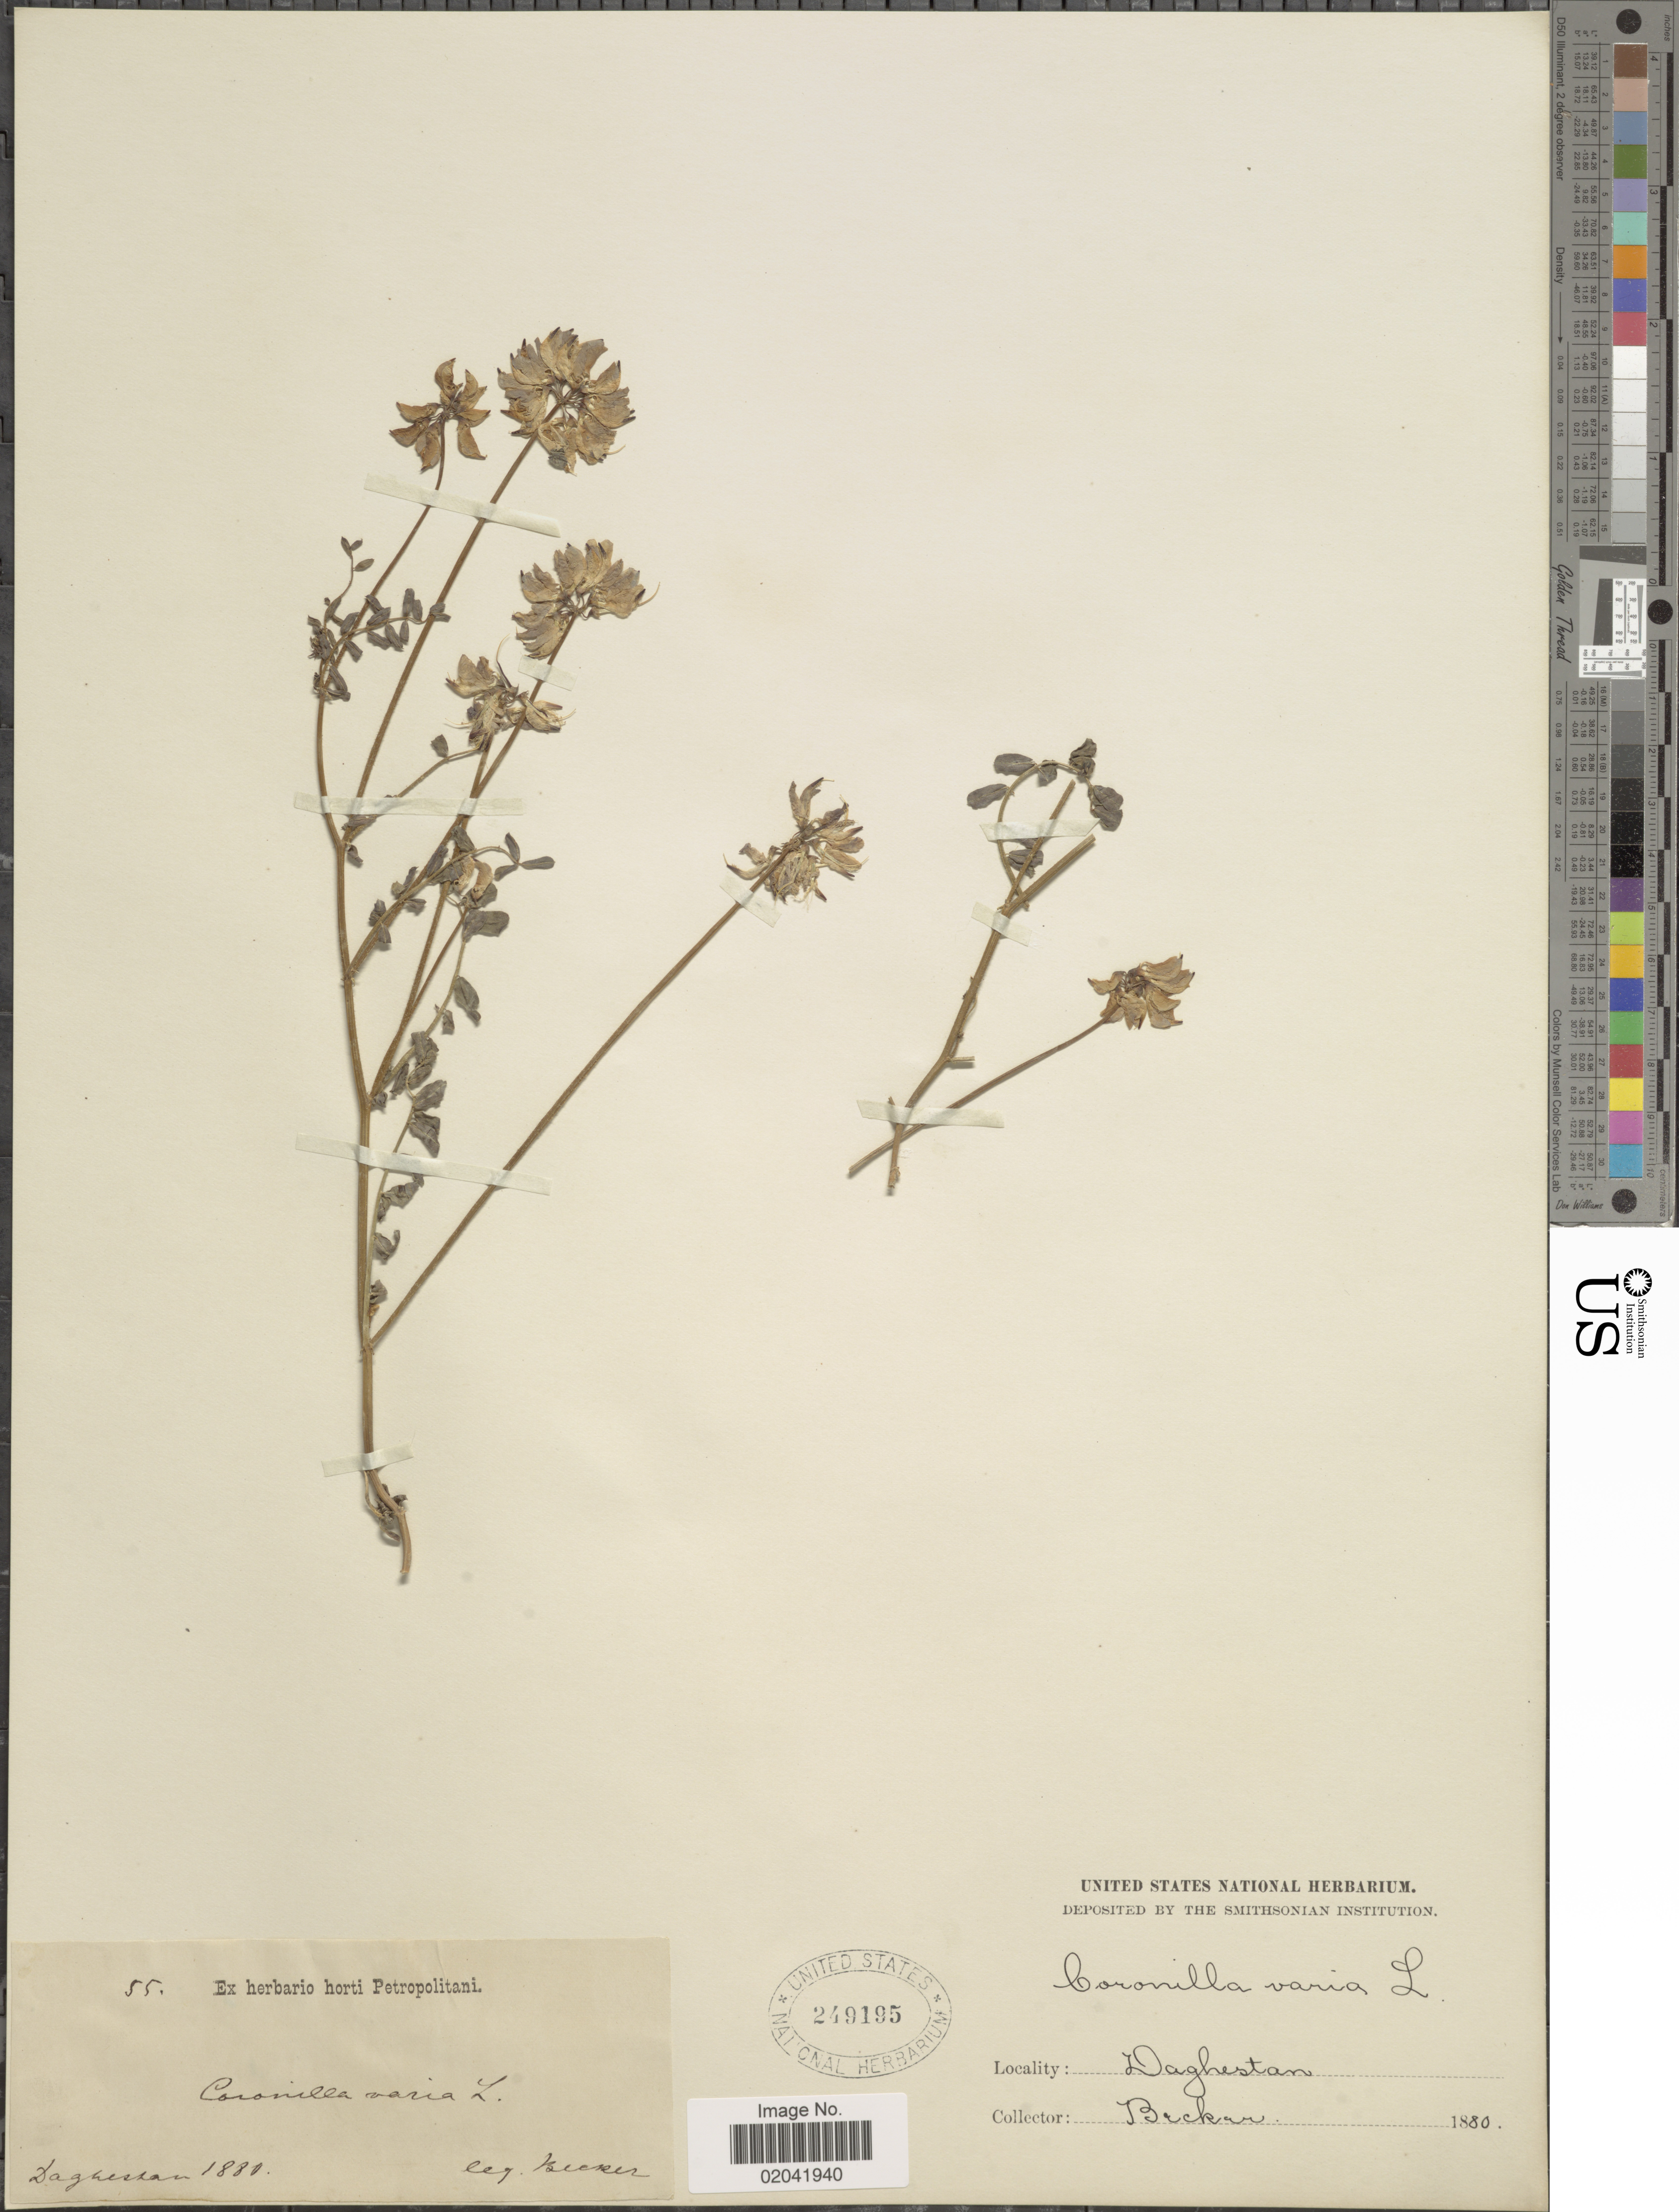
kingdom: Plantae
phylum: Tracheophyta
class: Magnoliopsida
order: Fabales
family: Fabaceae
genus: Coronilla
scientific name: Coronilla varia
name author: L.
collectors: -. Becker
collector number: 55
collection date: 1880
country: Russian Federation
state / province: Dagestan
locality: Daghestan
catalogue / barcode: US 249195